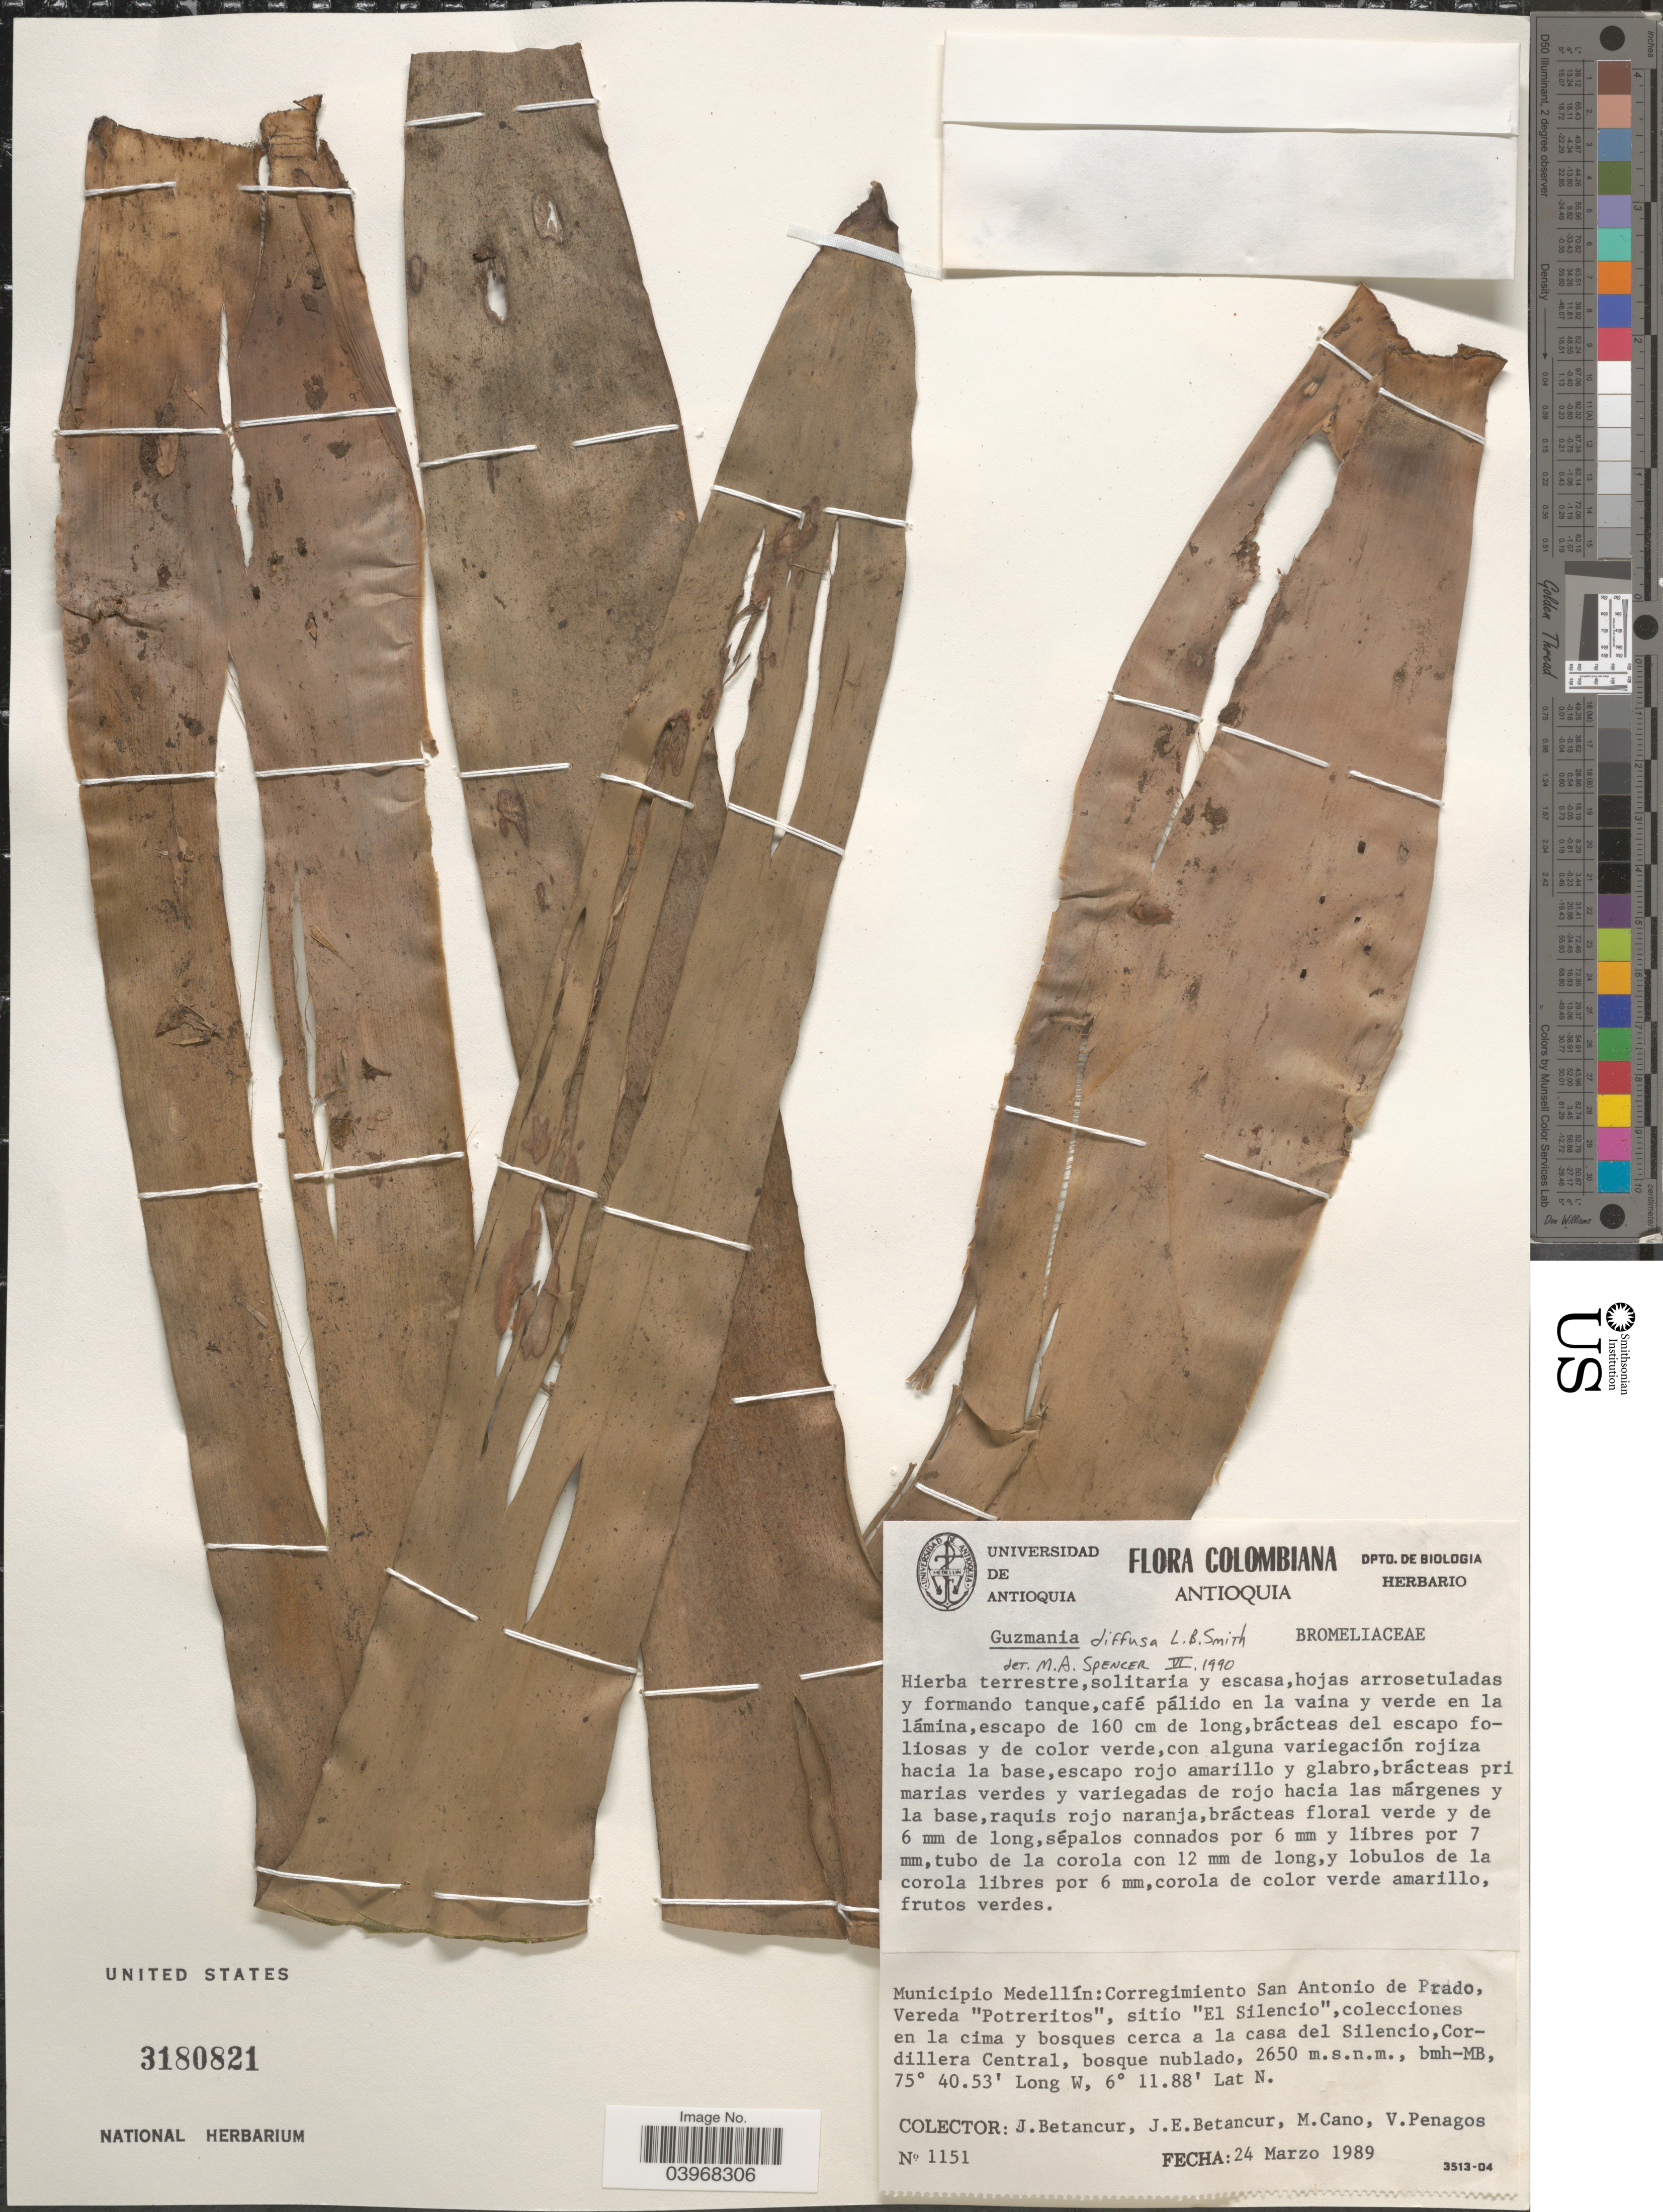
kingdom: Plantae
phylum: Tracheophyta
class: Liliopsida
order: Poales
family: Bromeliaceae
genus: Guzmania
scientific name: Guzmania diffusa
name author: L.B. Sm.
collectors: J. Betancur, J. Betancur, M. Cano & V. Penagos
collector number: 1151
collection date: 1989-03-24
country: Colombia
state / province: Antioquia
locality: Municipio Medellín: Corregimiento San Antonio de Prado, Vereda "Potreritos", sitio "El Silencio", colecciones en la cima y bosques cerca a la casa del Silencio, Cordillera Central.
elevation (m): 2650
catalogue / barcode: US 3180821